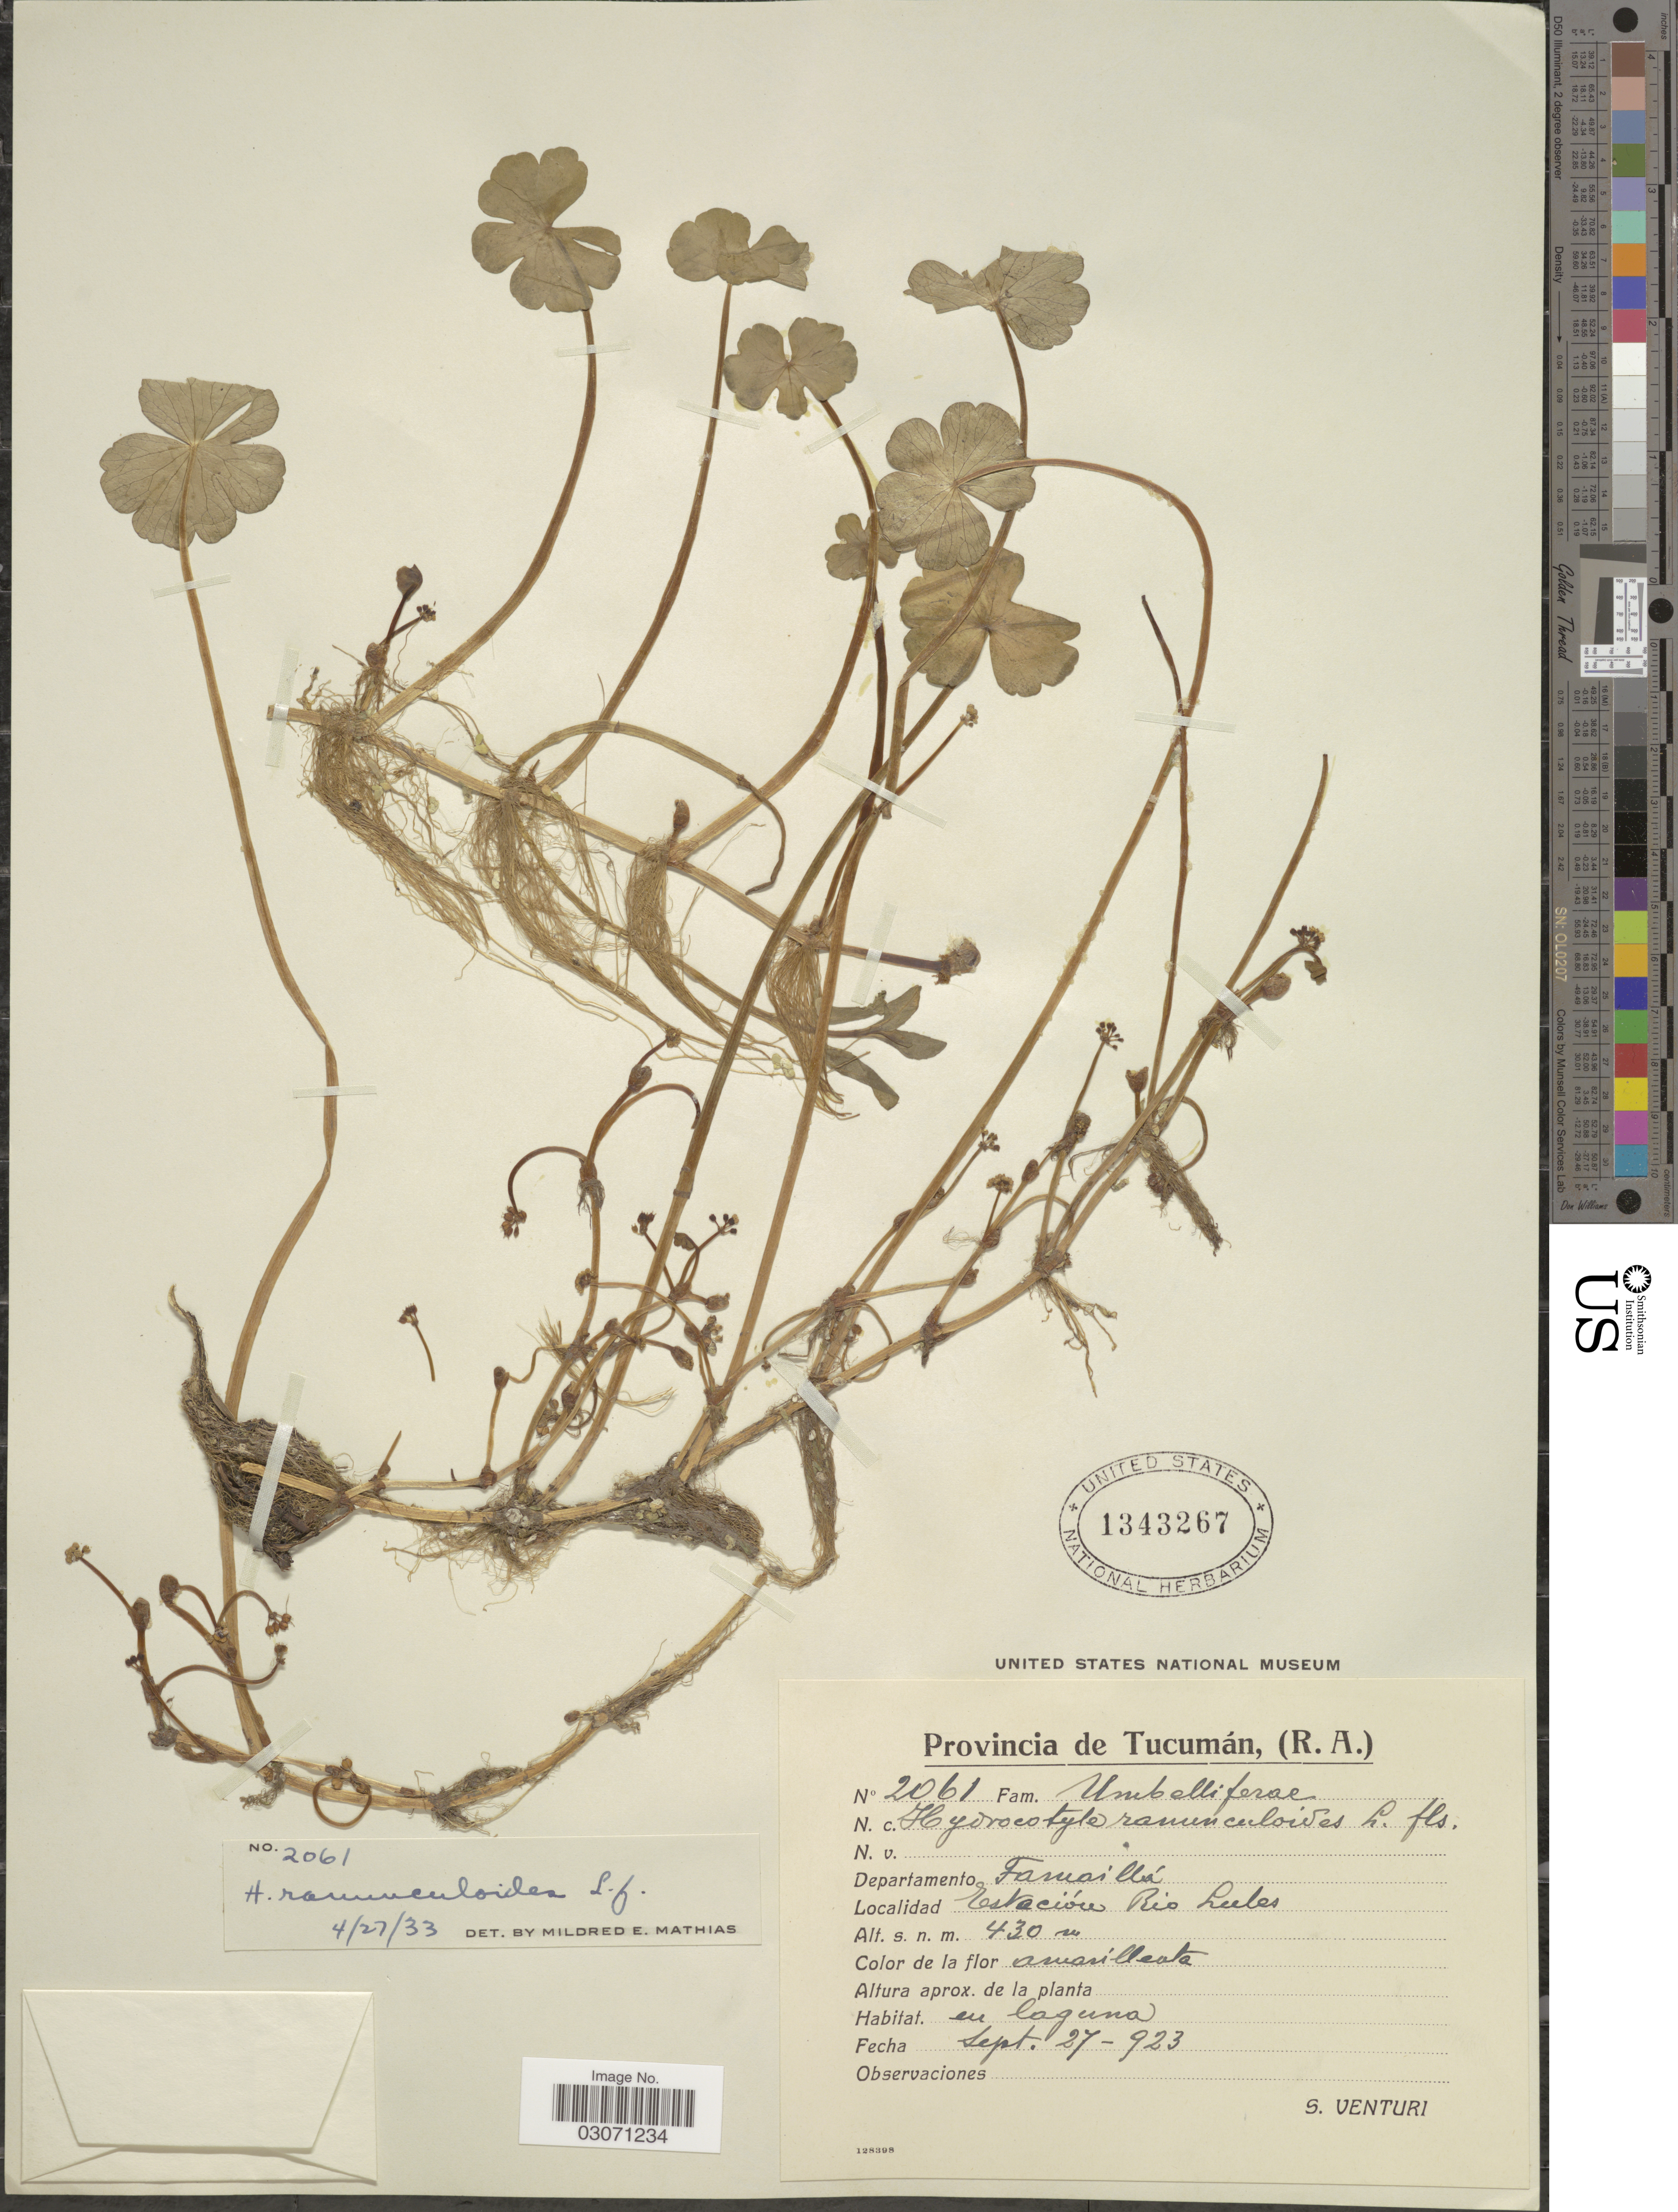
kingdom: Plantae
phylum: Tracheophyta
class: Magnoliopsida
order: Apiales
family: Araliaceae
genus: Hydrocotyle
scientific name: Hydrocotyle ranunculoides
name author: L. f.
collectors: S. Venturi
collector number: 2061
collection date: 1923-09-27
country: Argentina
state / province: Tucuman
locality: (R.A.). Departamento Famaillá. Estanción Rio Lules.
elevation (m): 430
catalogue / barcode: US 1343267